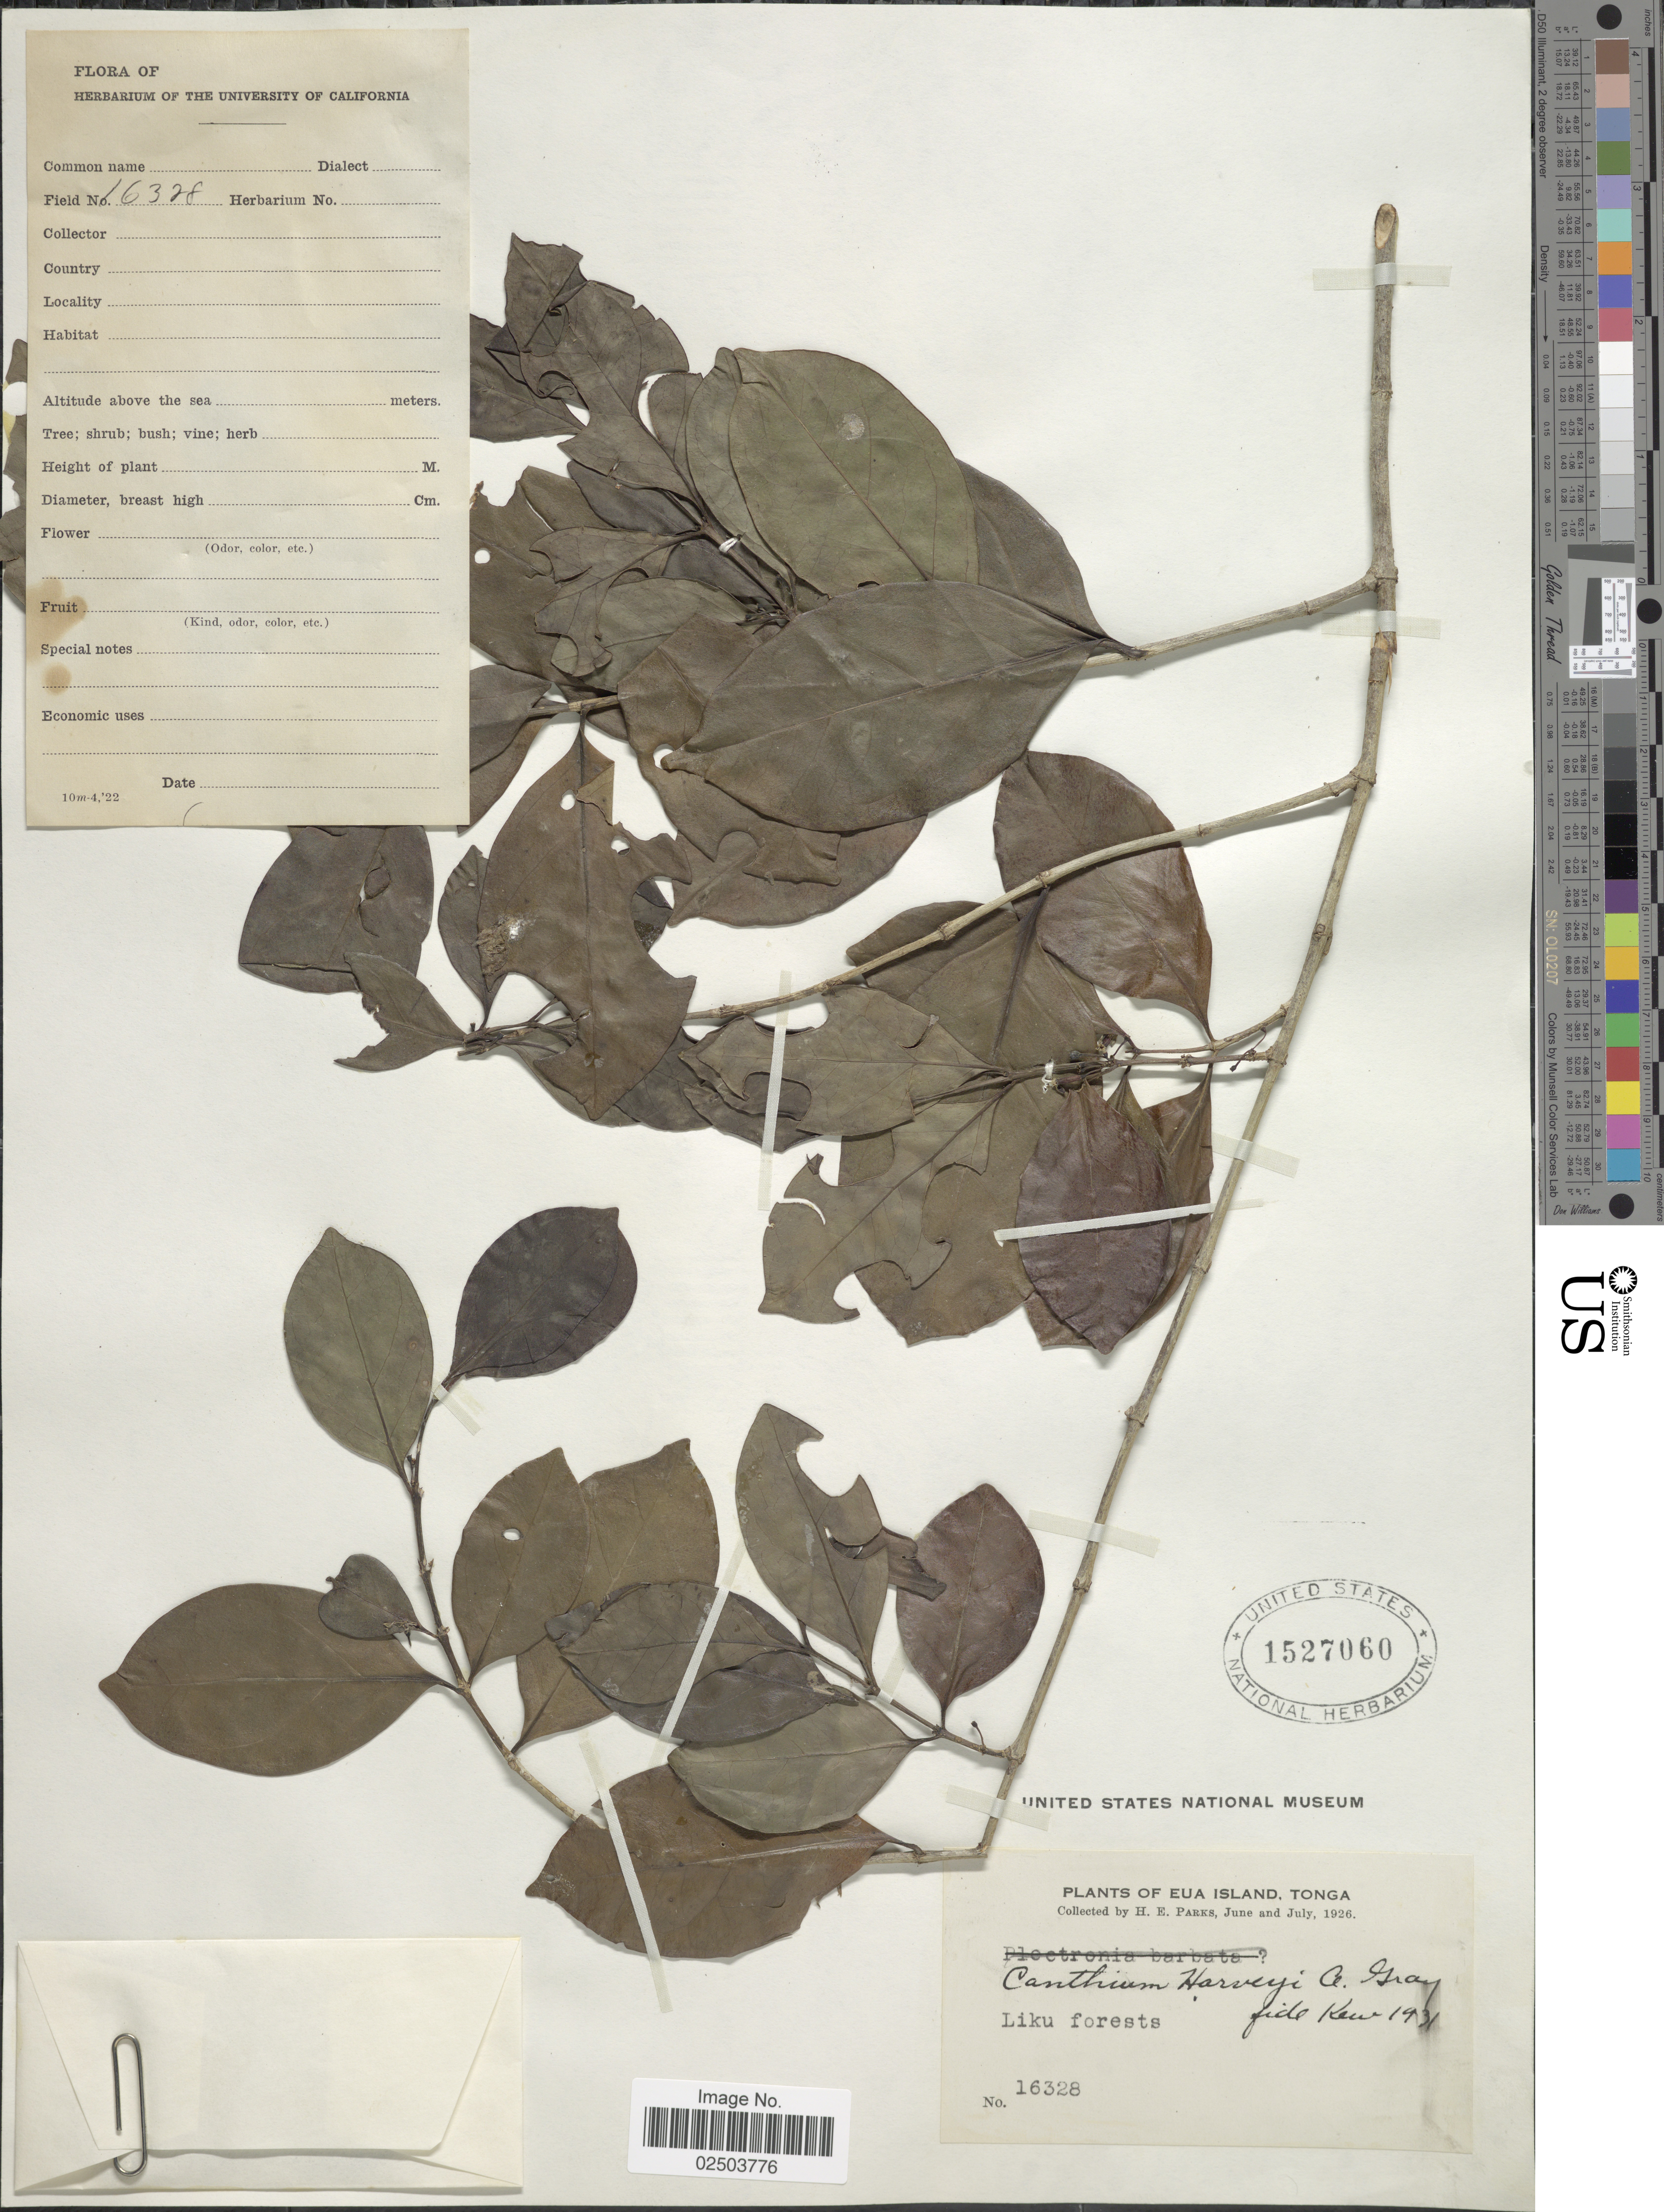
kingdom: Plantae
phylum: Tracheophyta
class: Magnoliopsida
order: Gentianales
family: Rubiaceae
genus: Canthium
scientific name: Canthium barbatum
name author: (G. Forst.) Seem.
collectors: H. E. Parks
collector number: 16328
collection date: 1926-06/1926-07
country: Tonga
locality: Eua Island, Liku forests.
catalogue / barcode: US 1527060